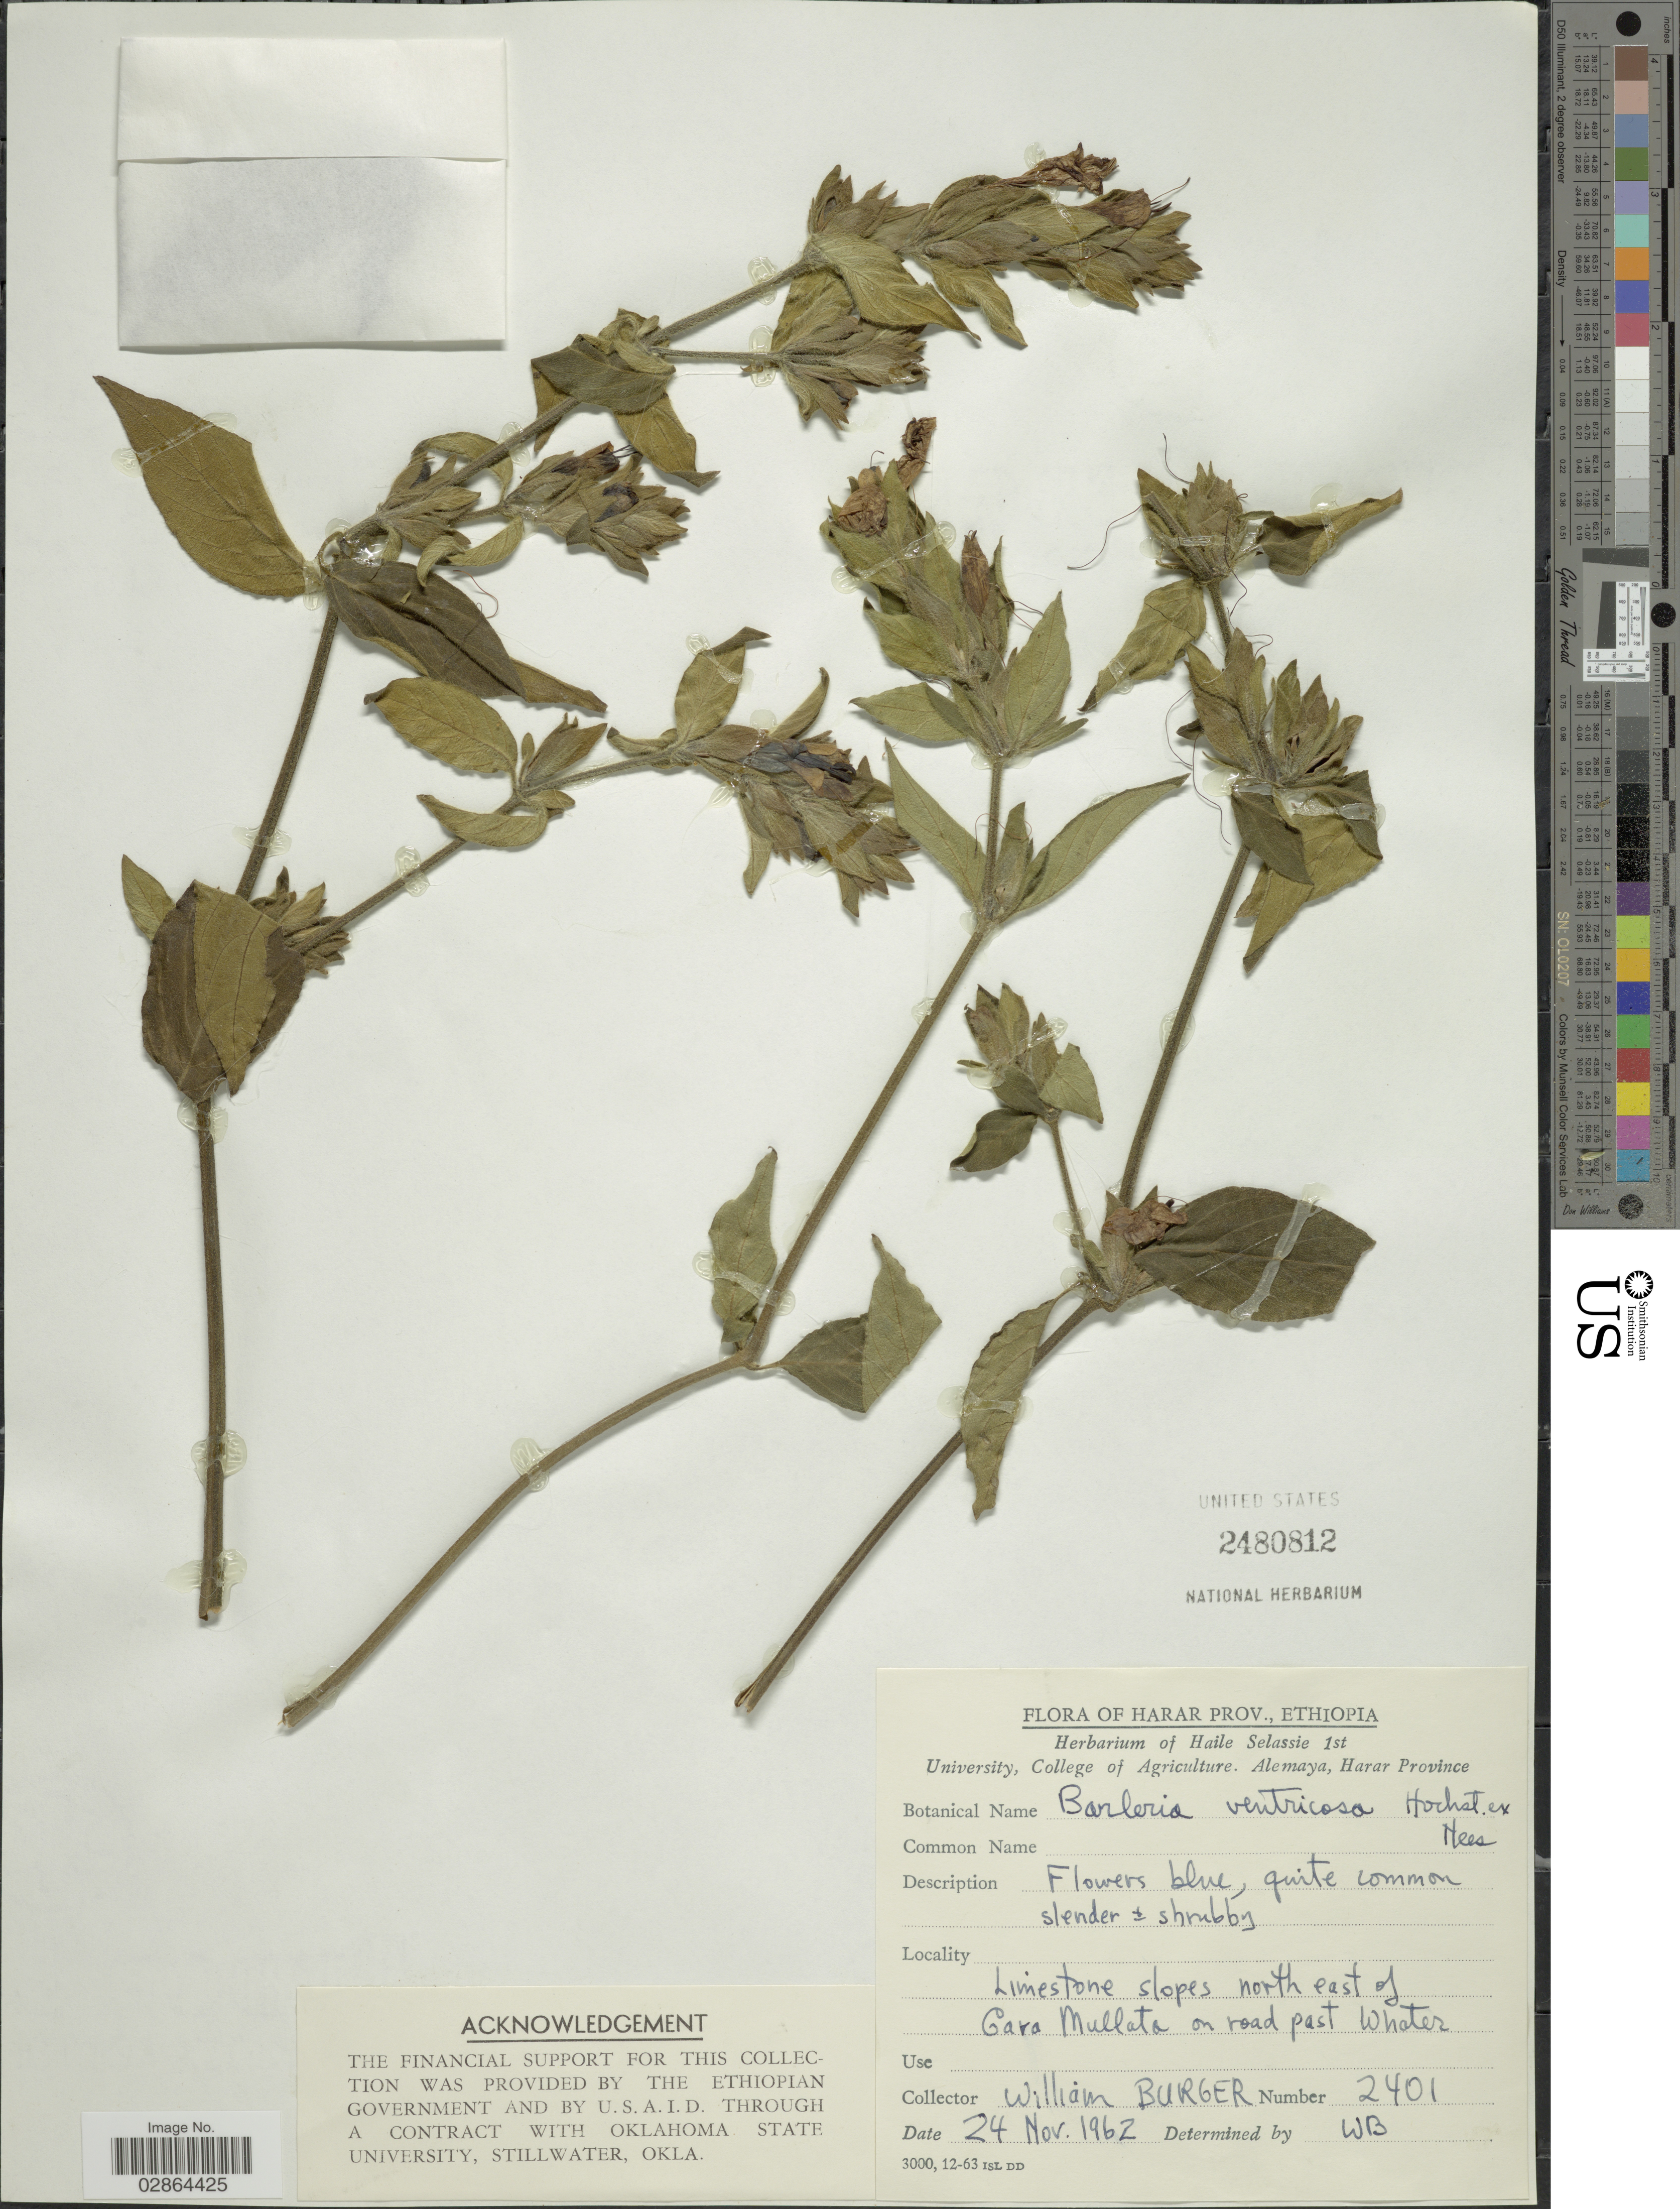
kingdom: Plantae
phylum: Tracheophyta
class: Magnoliopsida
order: Lamiales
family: Acanthaceae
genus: Barleria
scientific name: Barleria ventricosa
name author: Hochst. ex Nees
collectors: W. Burger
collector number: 2401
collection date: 1962-11-24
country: Ethiopia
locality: Harar Prov. Limestone slopes north east of Gara Mullata on road past Whater.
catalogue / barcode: US 2480812